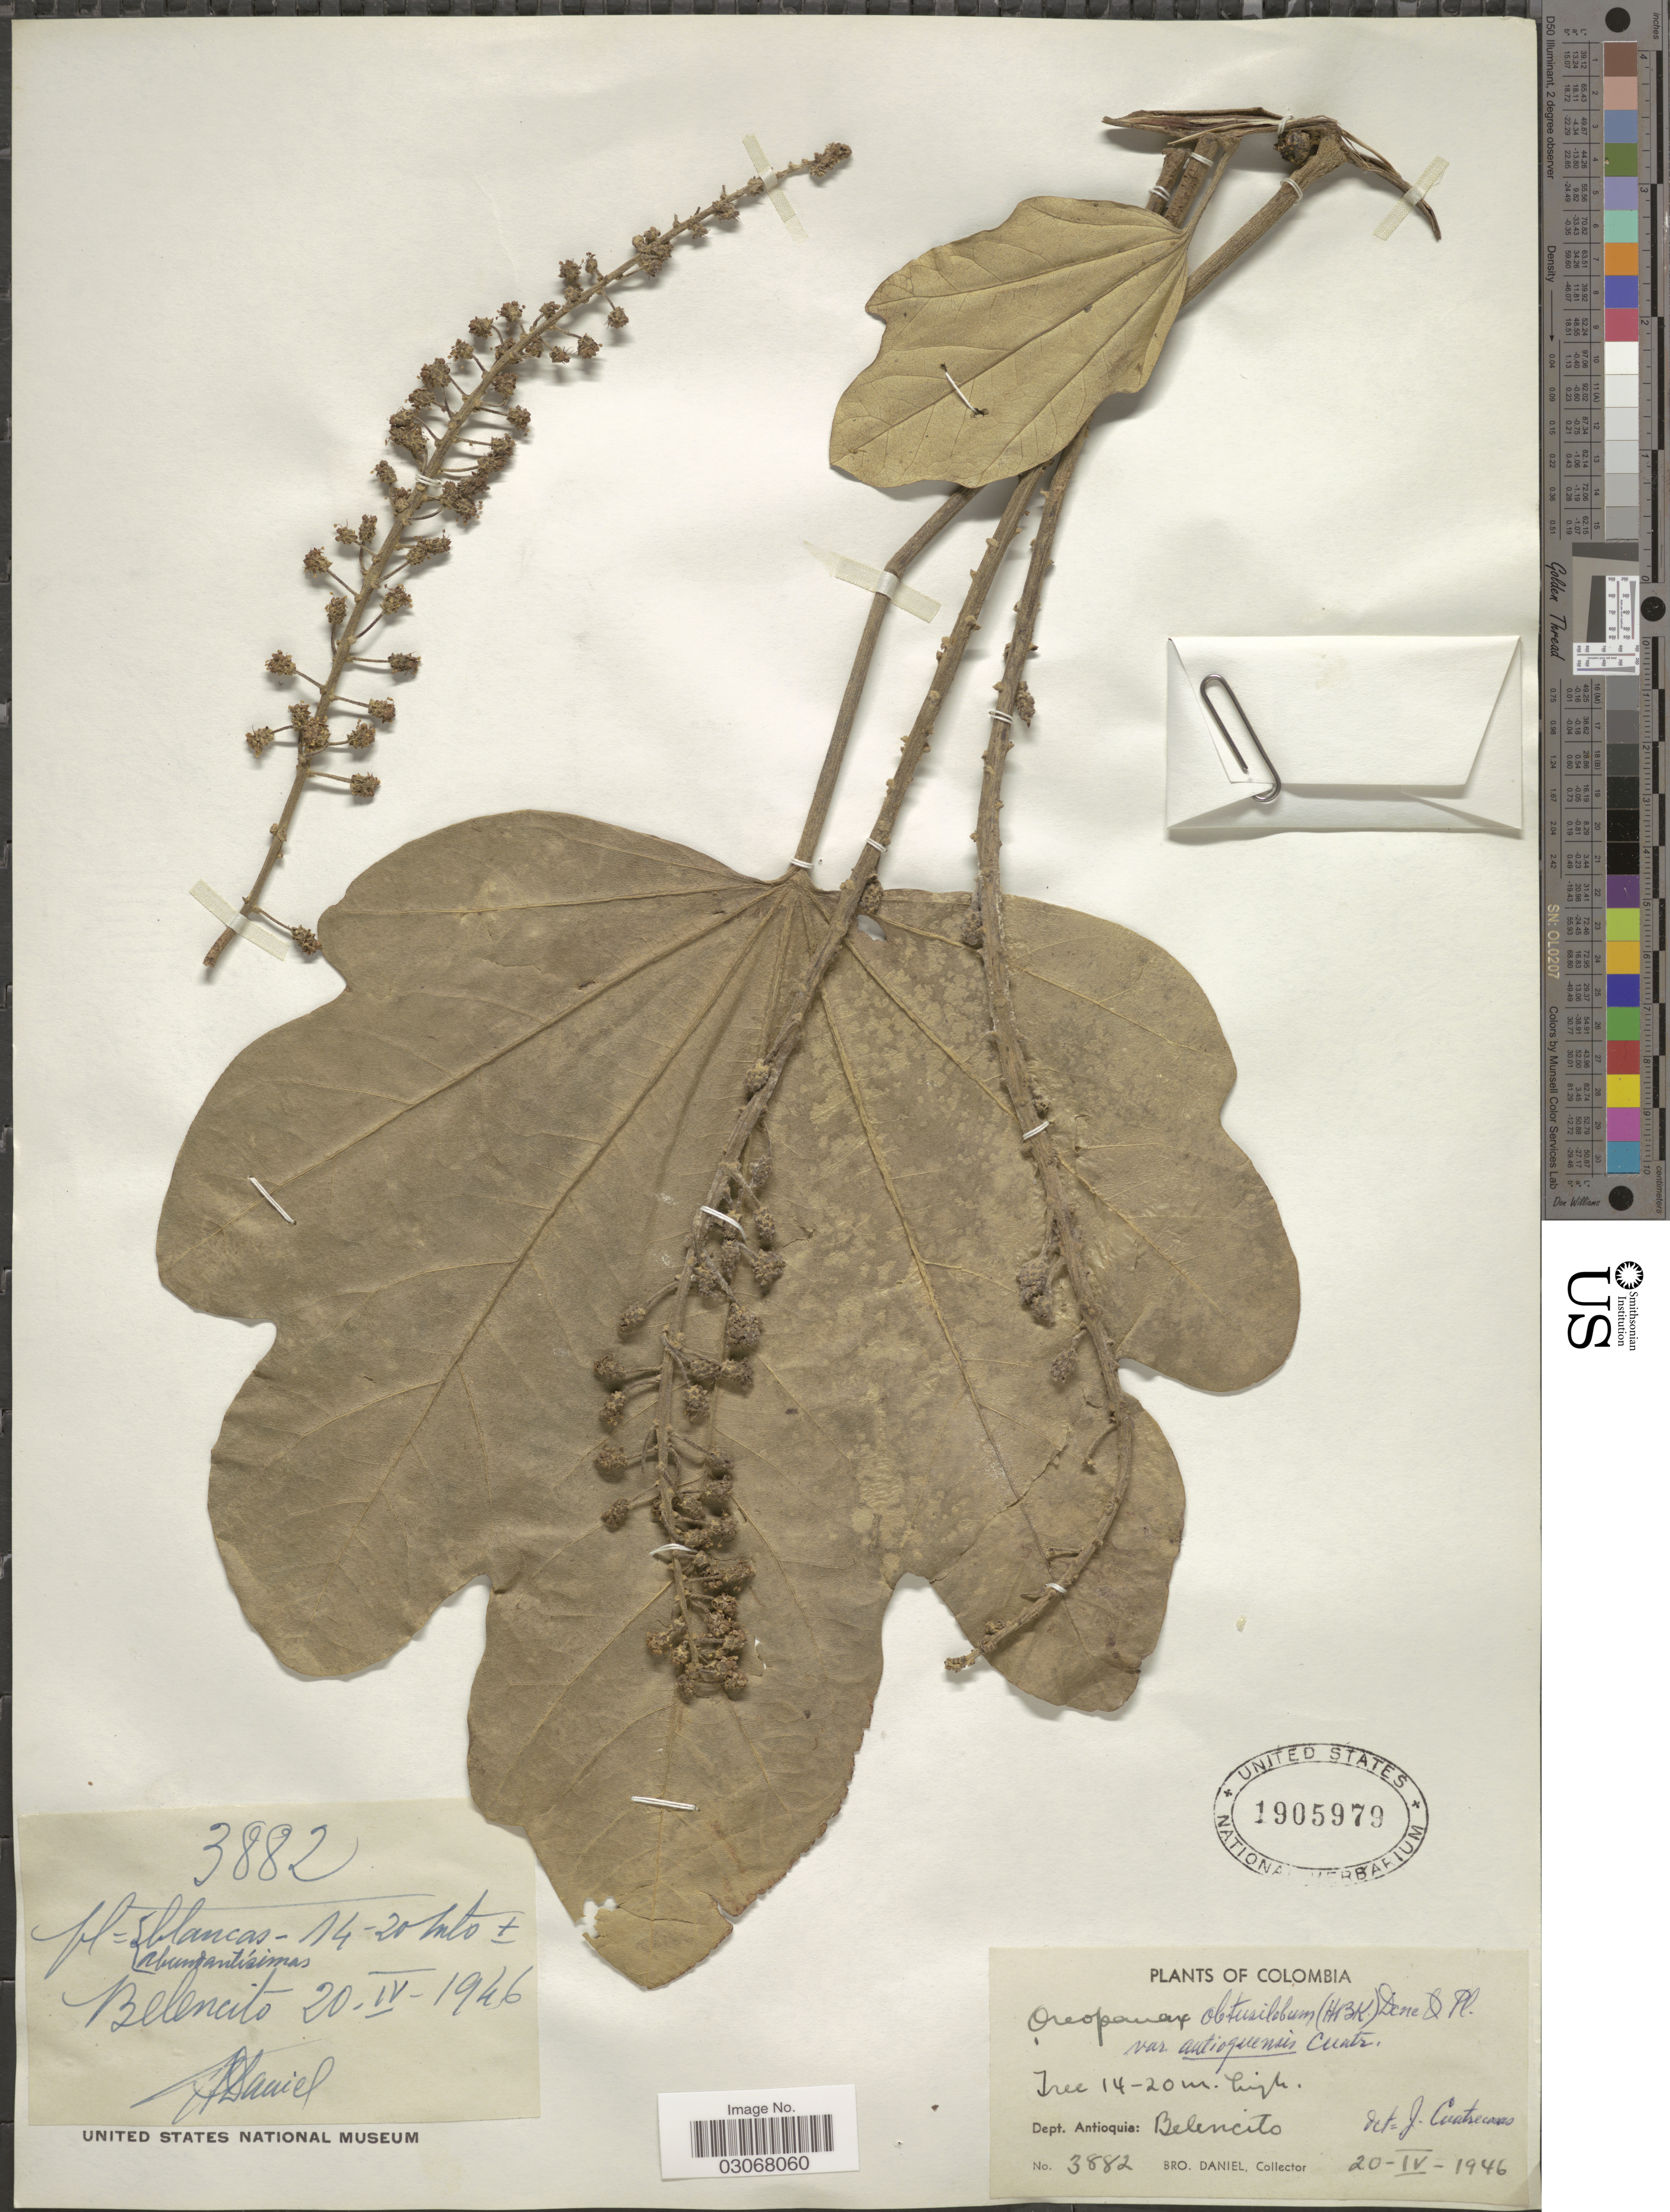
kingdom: Plantae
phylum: Tracheophyta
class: Magnoliopsida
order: Apiales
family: Araliaceae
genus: Oreopanax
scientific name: Oreopanax obtusilobus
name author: (Willd. ex Schult.) Decne. & Planch.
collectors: Bro. Daniel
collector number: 3882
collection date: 1946-04-20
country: Colombia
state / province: Antioquia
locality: Dept. Antioquia: Belencito.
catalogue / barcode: US 1905979